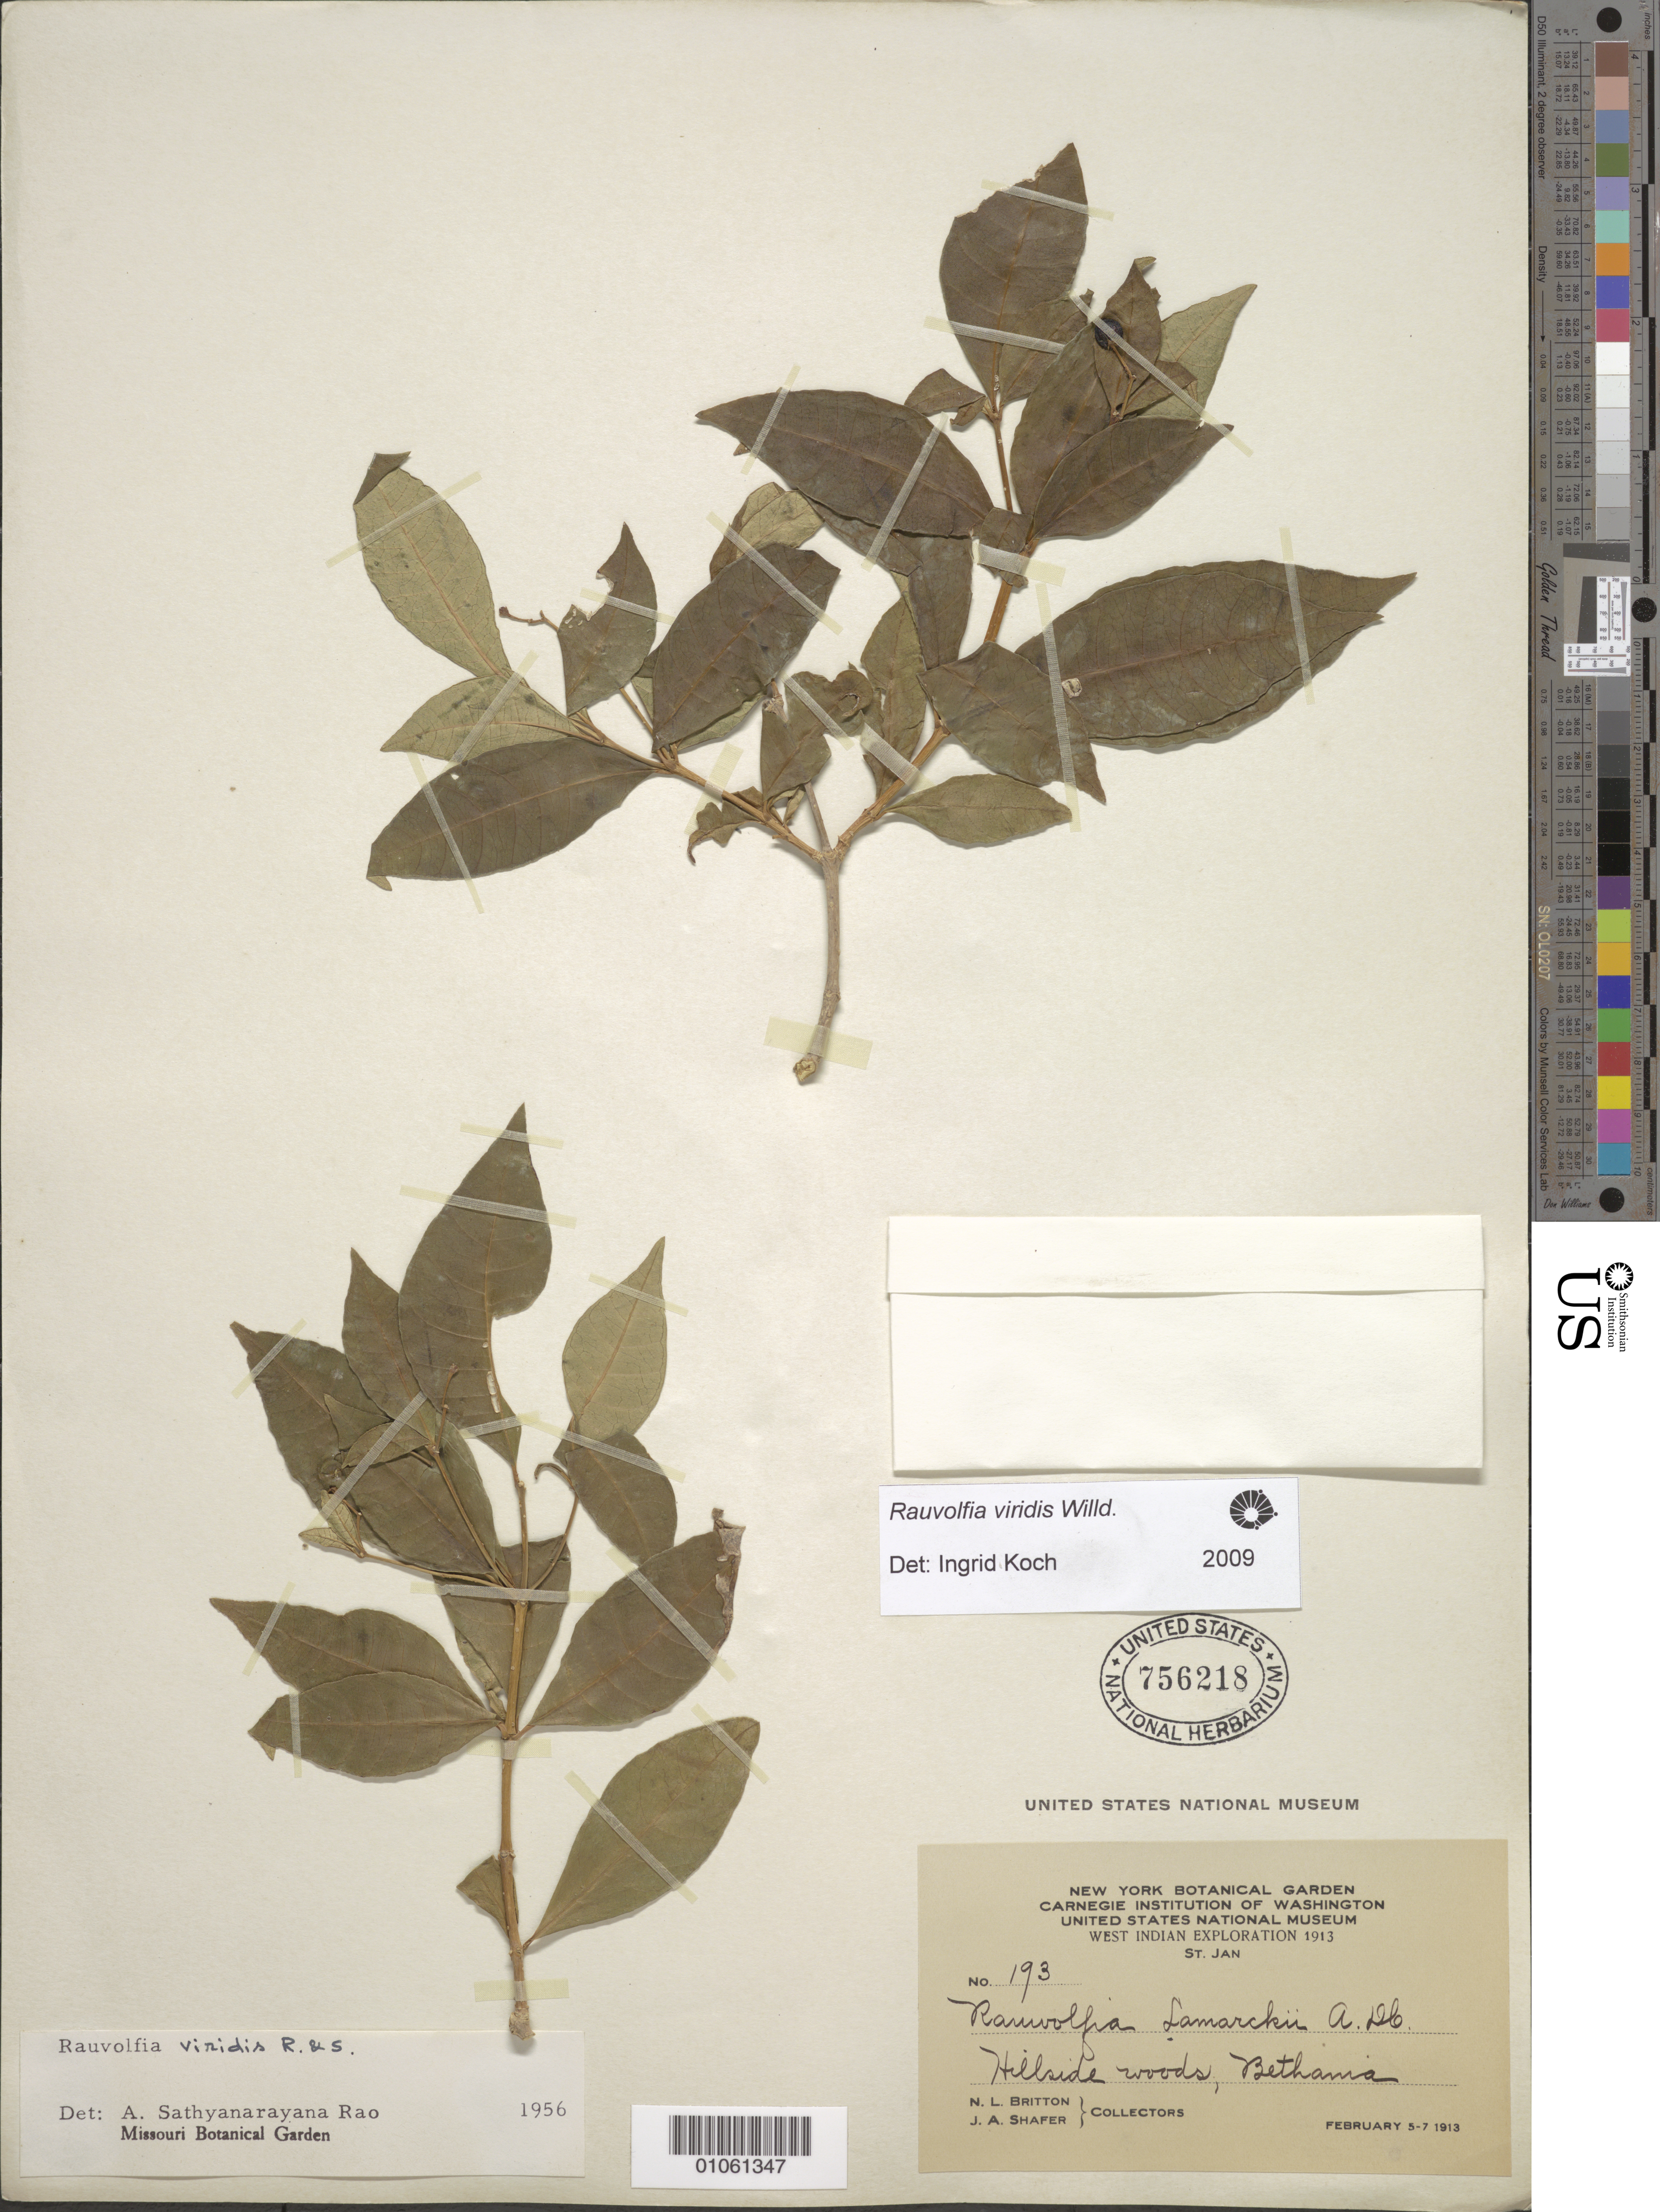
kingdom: Plantae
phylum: Tracheophyta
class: Magnoliopsida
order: Gentianales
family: Apocynaceae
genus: Rauvolfia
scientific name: Rauvolfia viridis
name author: Willd. ex Roem. & Schult.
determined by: Koch, I.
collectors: N. Britton & J. A. Shafer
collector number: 193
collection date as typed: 05 Feb 1913 to 07 Feb 1913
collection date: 1913-02-05/1913-02-07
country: U.S. Virgin Islands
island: St. John I.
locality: Bethania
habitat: Hillside woods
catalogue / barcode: US 756218